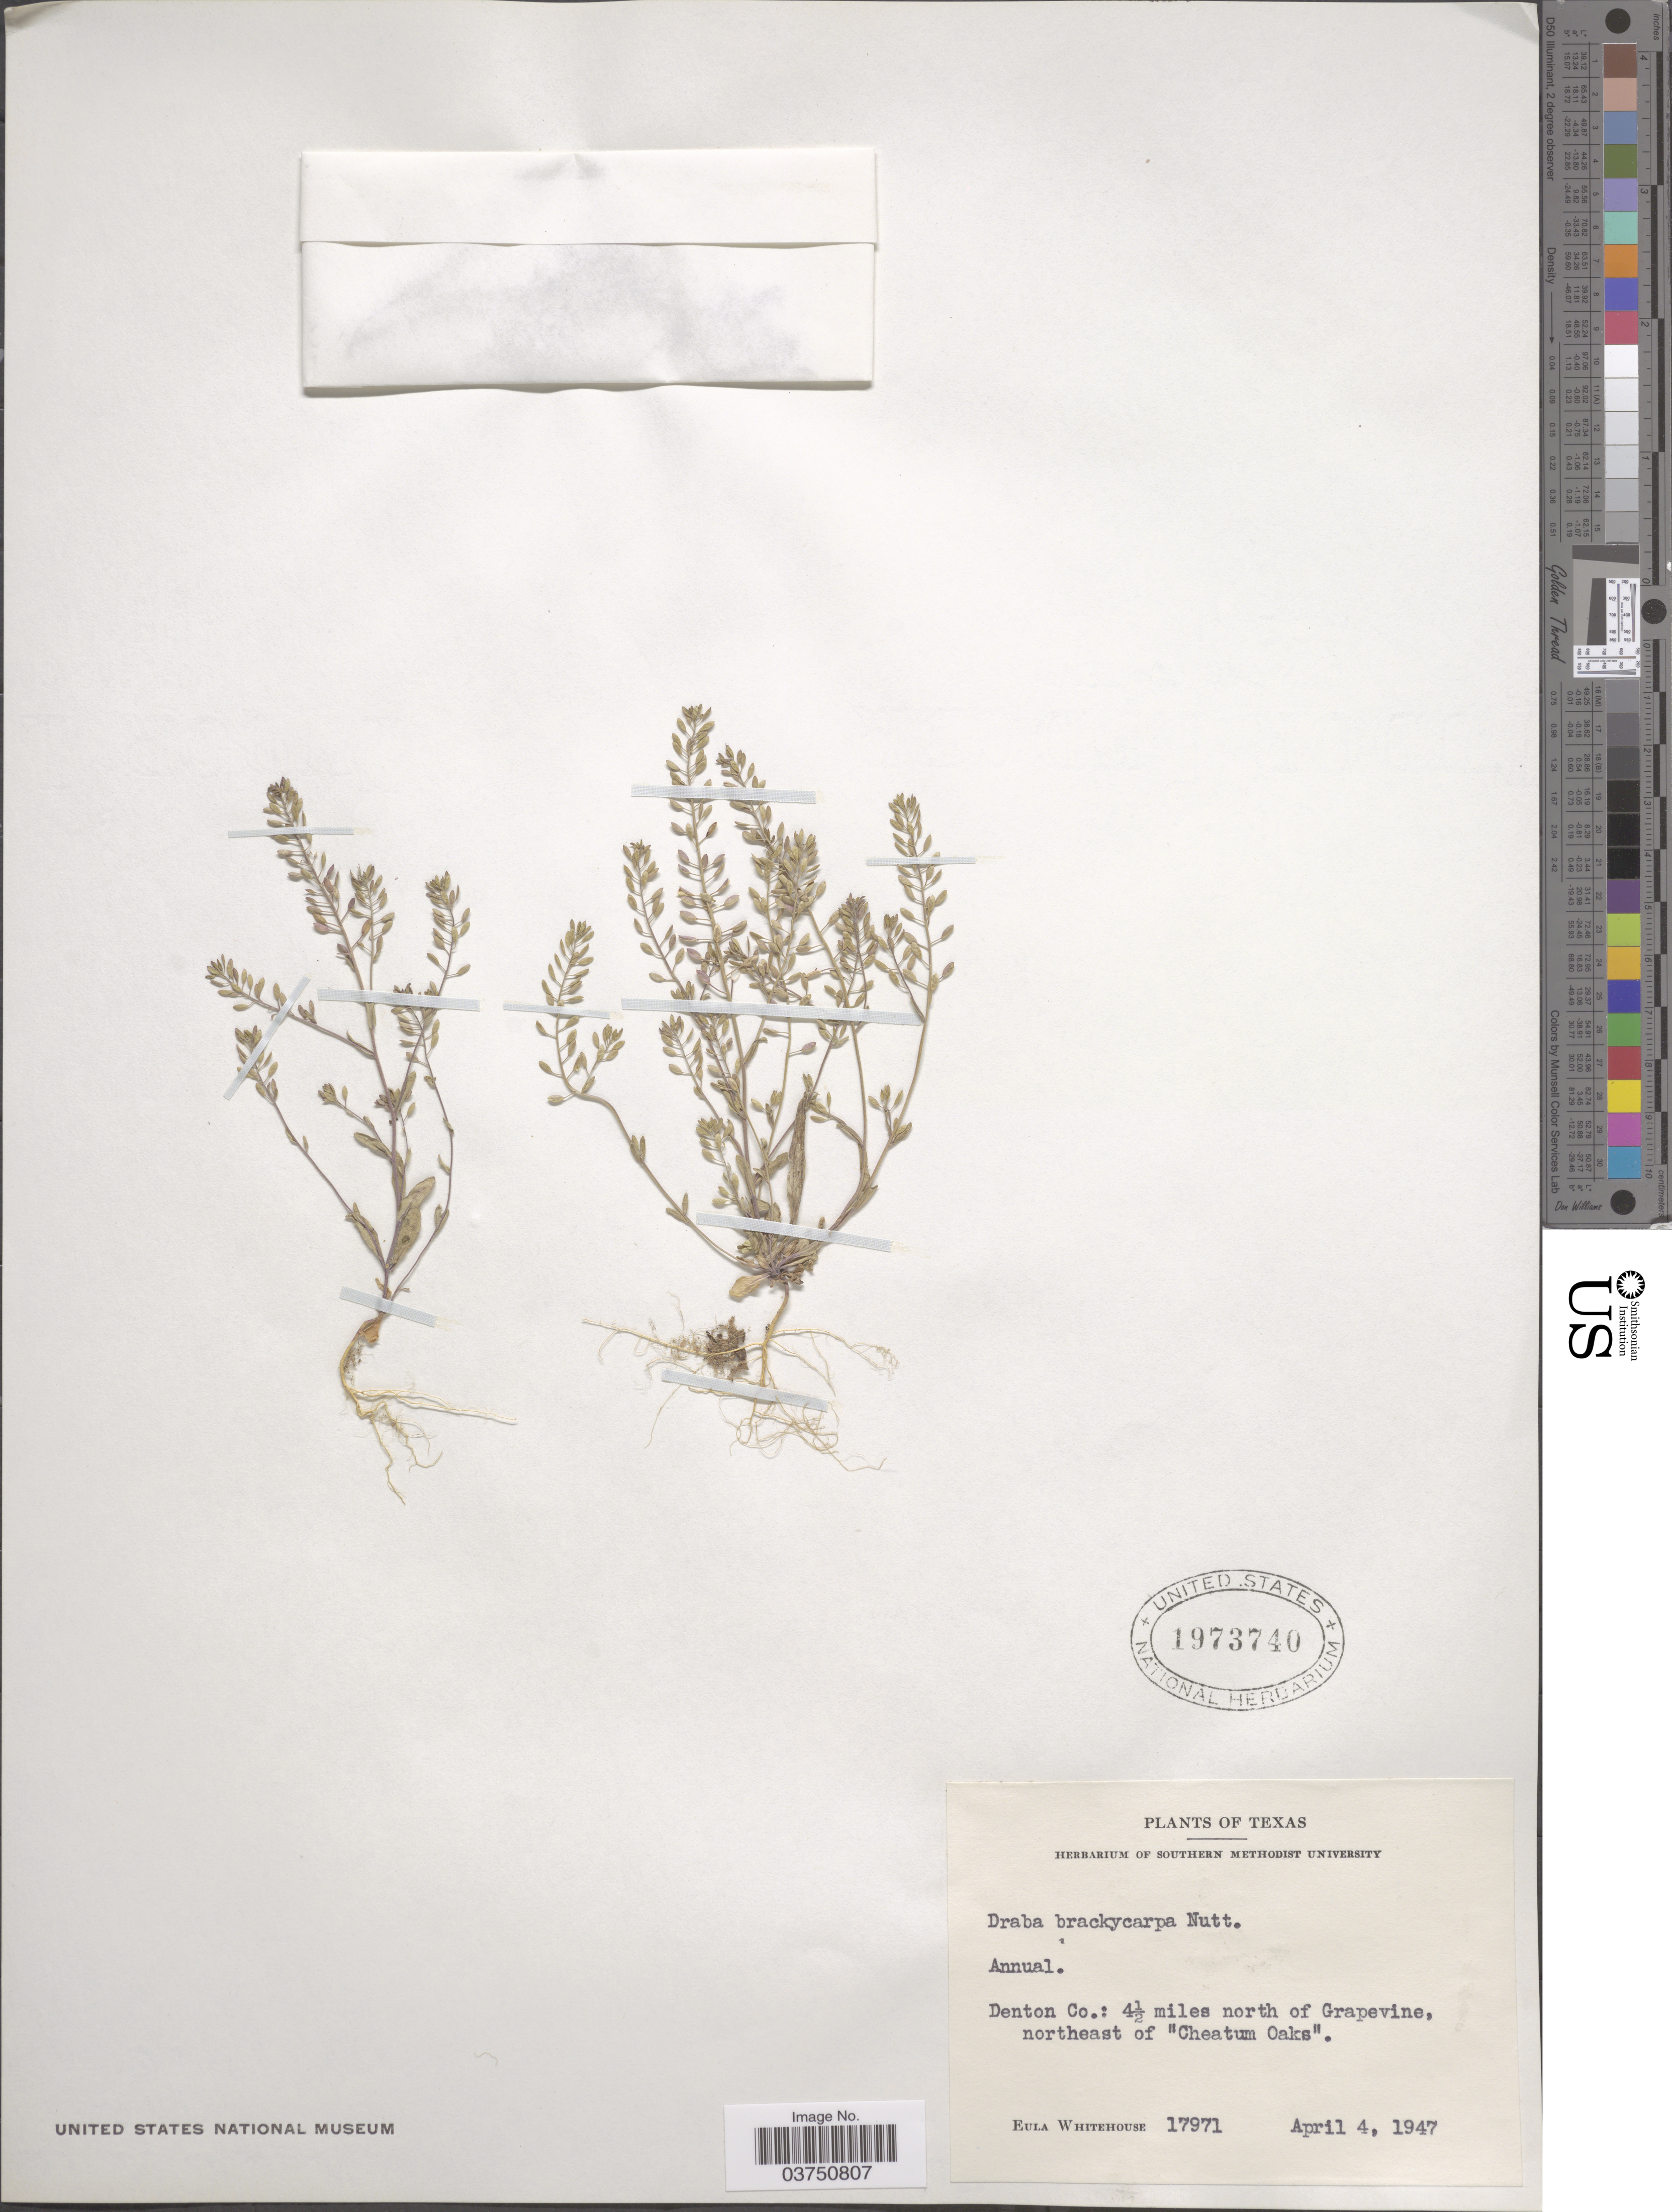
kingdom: Plantae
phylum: Tracheophyta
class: Magnoliopsida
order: Brassicales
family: Brassicaceae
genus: Draba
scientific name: Draba brachycarpa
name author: (Nutt.) Torr. & A. Gray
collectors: E. Whitehouse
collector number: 17971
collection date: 1947-04-04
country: United States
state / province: Texas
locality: Denton Co.: 4½ miles north of Grapevine, northeast of "Cheatum Oaks".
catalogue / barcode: US 1973740